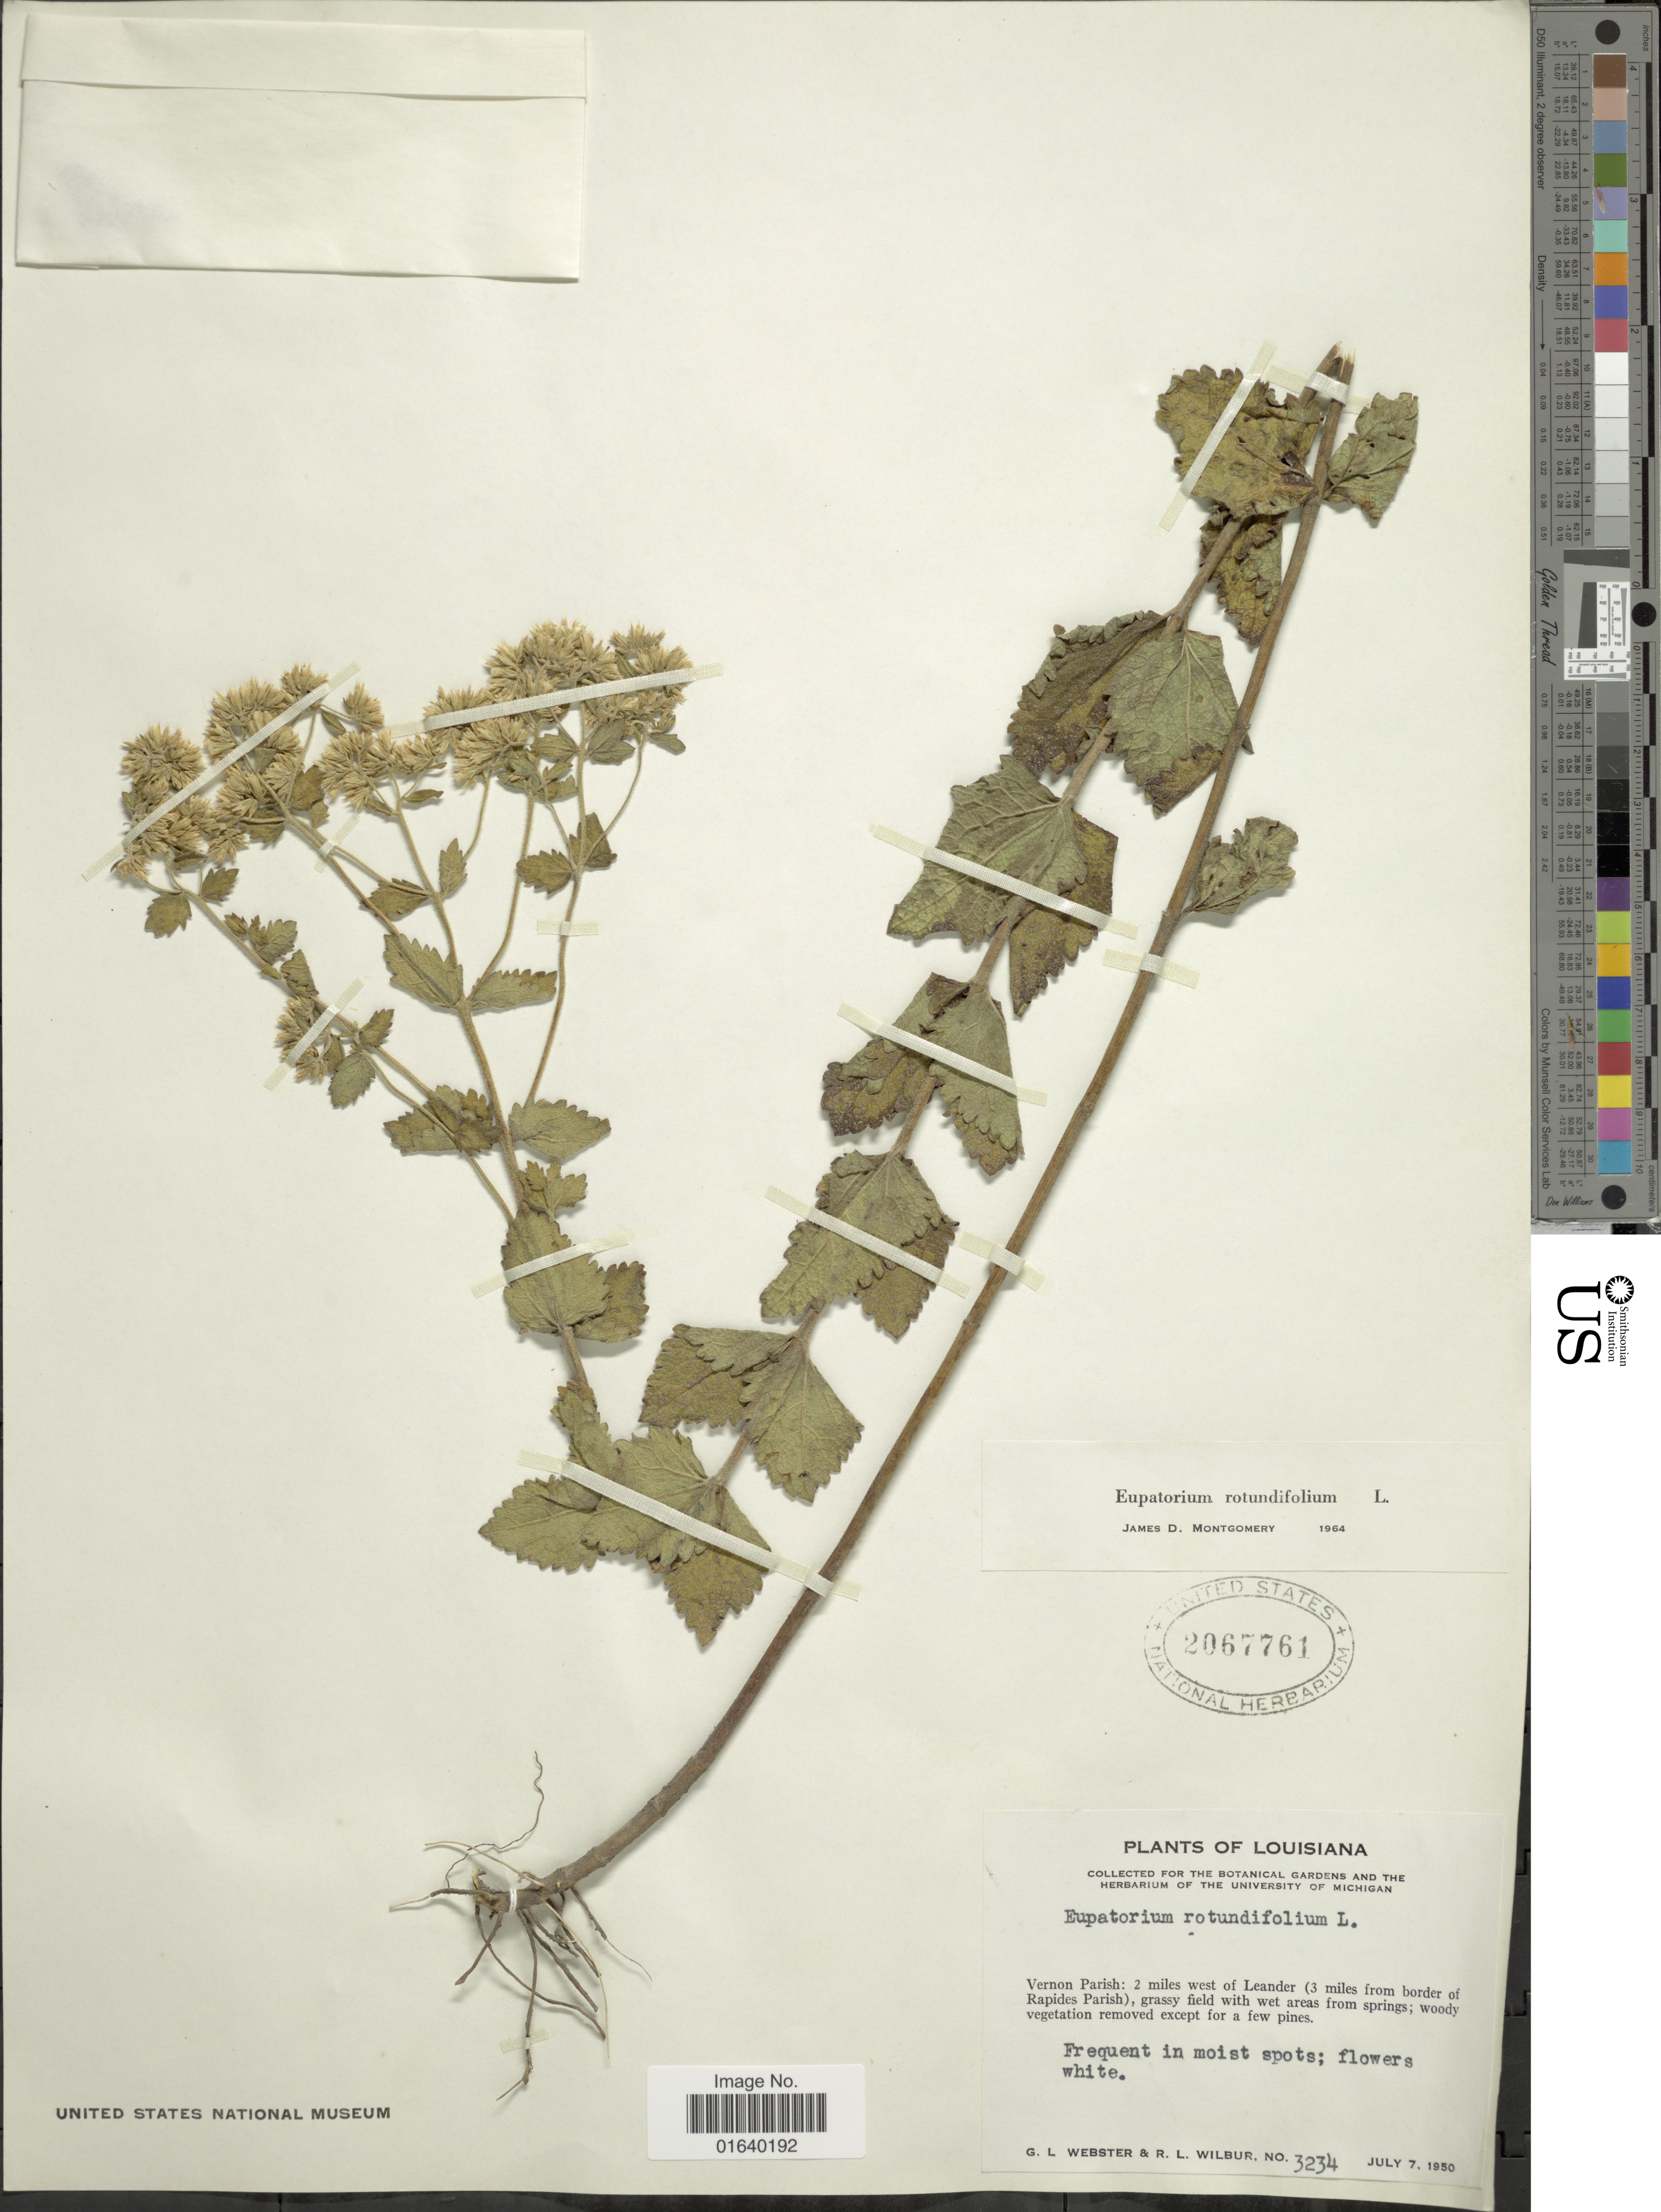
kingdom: Plantae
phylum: Tracheophyta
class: Magnoliopsida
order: Asterales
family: Asteraceae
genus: Eupatorium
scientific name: Eupatorium rotundifolium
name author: L.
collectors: G. L. Webster & R. L. Wilbur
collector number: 3234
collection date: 1950-07-07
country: United States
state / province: Louisiana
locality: Vernon Parish: 2 miles west of Leander (3 miles from border of Rapides Parish)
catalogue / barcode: US 2067761